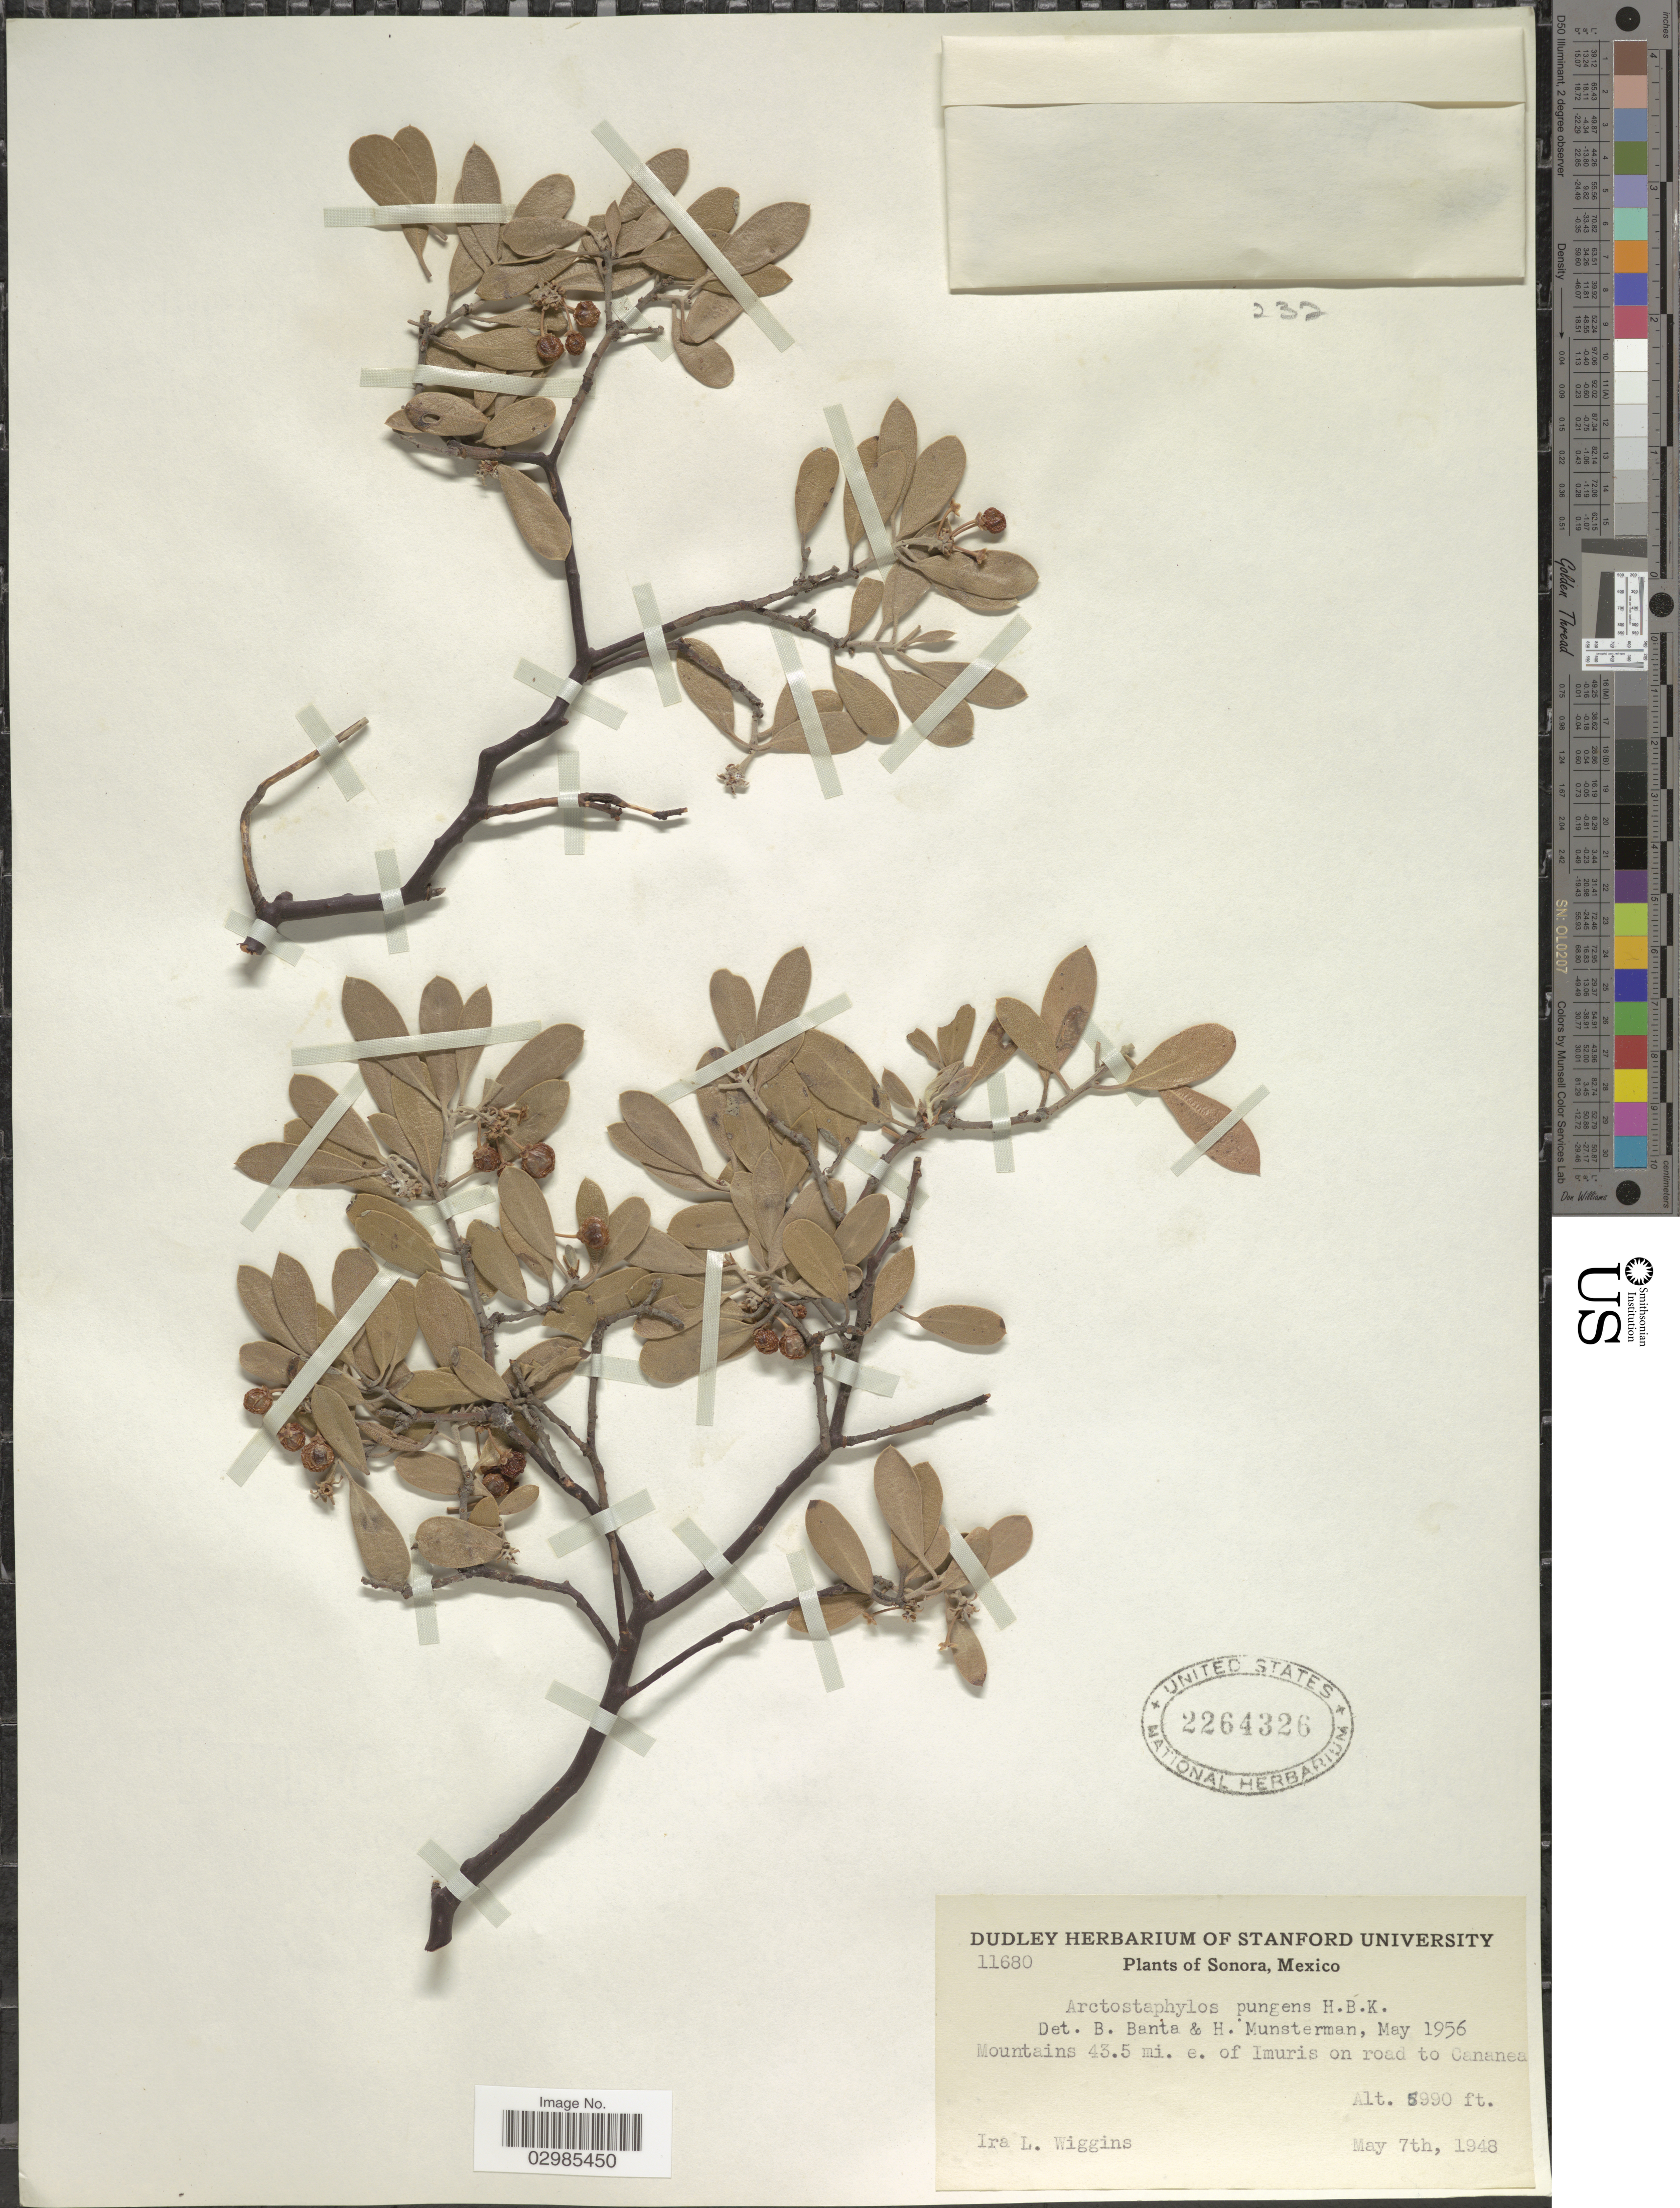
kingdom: Plantae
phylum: Tracheophyta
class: Magnoliopsida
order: Ericales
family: Ericaceae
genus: Arctostaphylos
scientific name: Arctostaphylos pungens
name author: Kunth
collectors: I. L. Wiggins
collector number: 11680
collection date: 1948-05-07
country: Mexico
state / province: Sonora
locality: Mountains 43.5 mi. e. of Imuris on road to Cananea.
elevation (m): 1826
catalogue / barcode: US 2264326